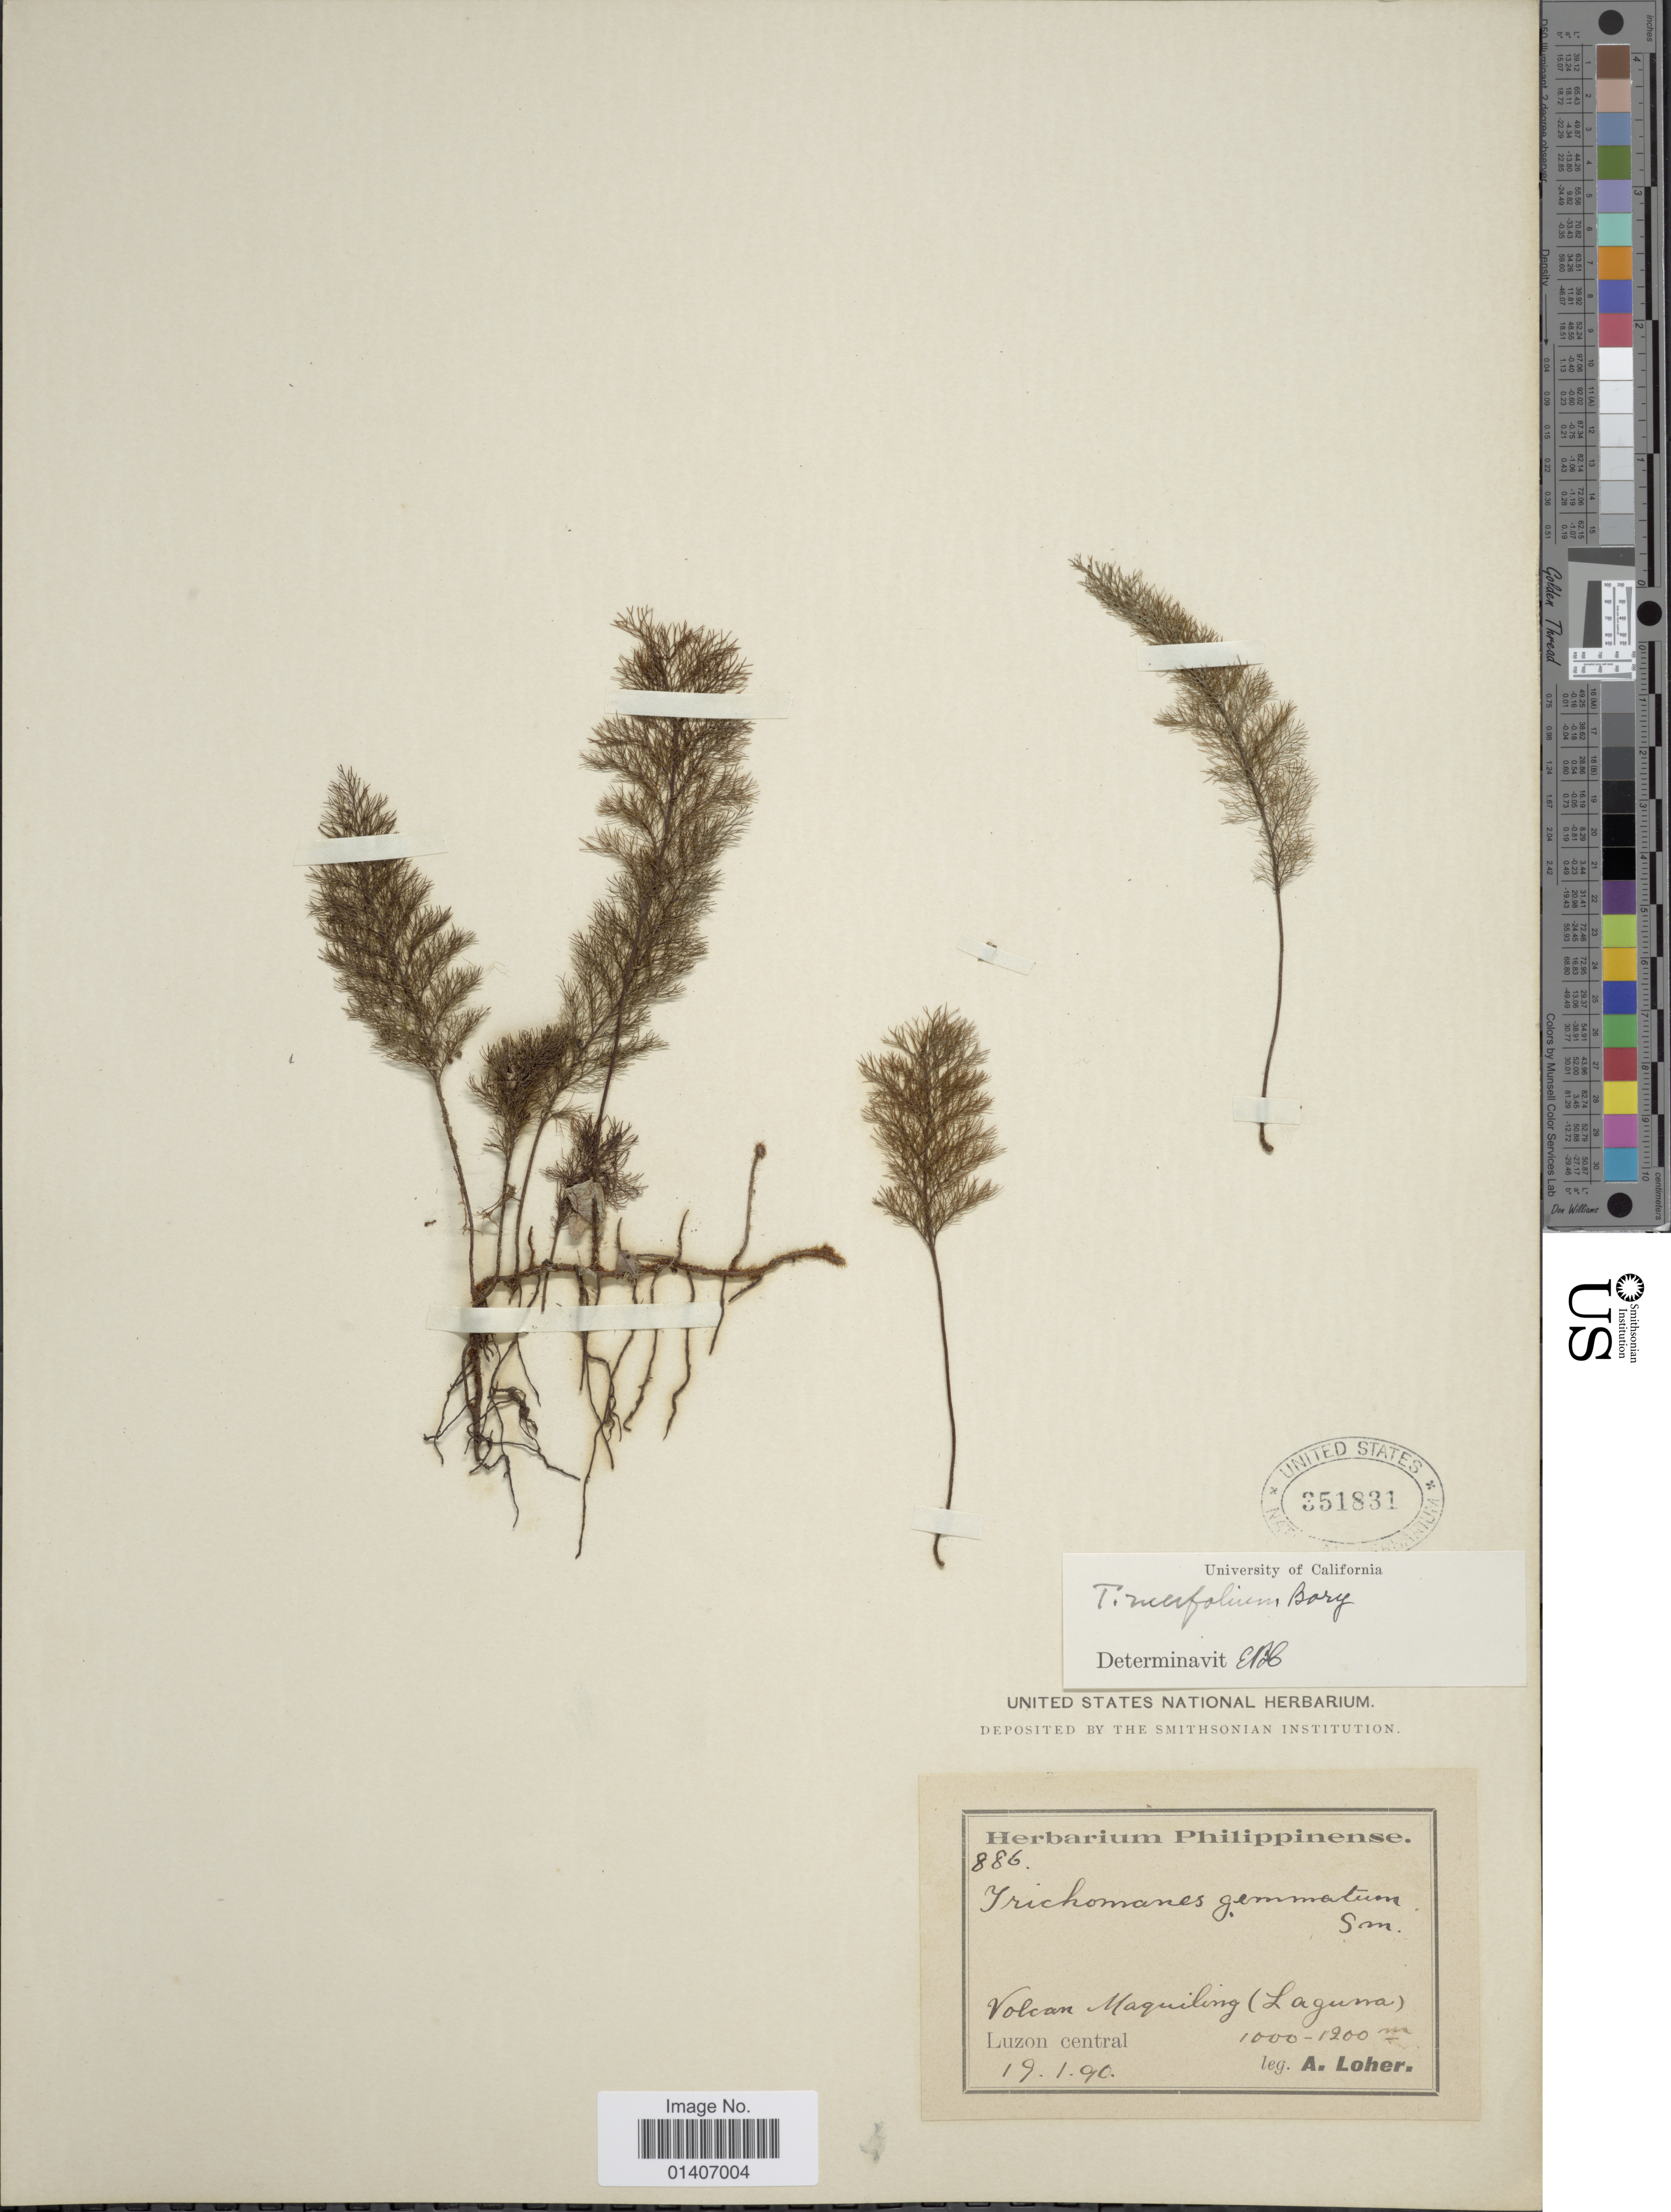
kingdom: Plantae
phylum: Tracheophyta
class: Polypodiopsida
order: Hymenophyllales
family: Hymenophyllaceae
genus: Abrodictyum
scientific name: Abrodictyum meifolium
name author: (Bory) Ebihara & K. Iwats.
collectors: A. Loher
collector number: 886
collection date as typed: Transcribed d/m/y: 19/1/90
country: Philippines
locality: Volcano Maquiling(Laguna), Luzon central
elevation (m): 1000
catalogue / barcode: US 351831